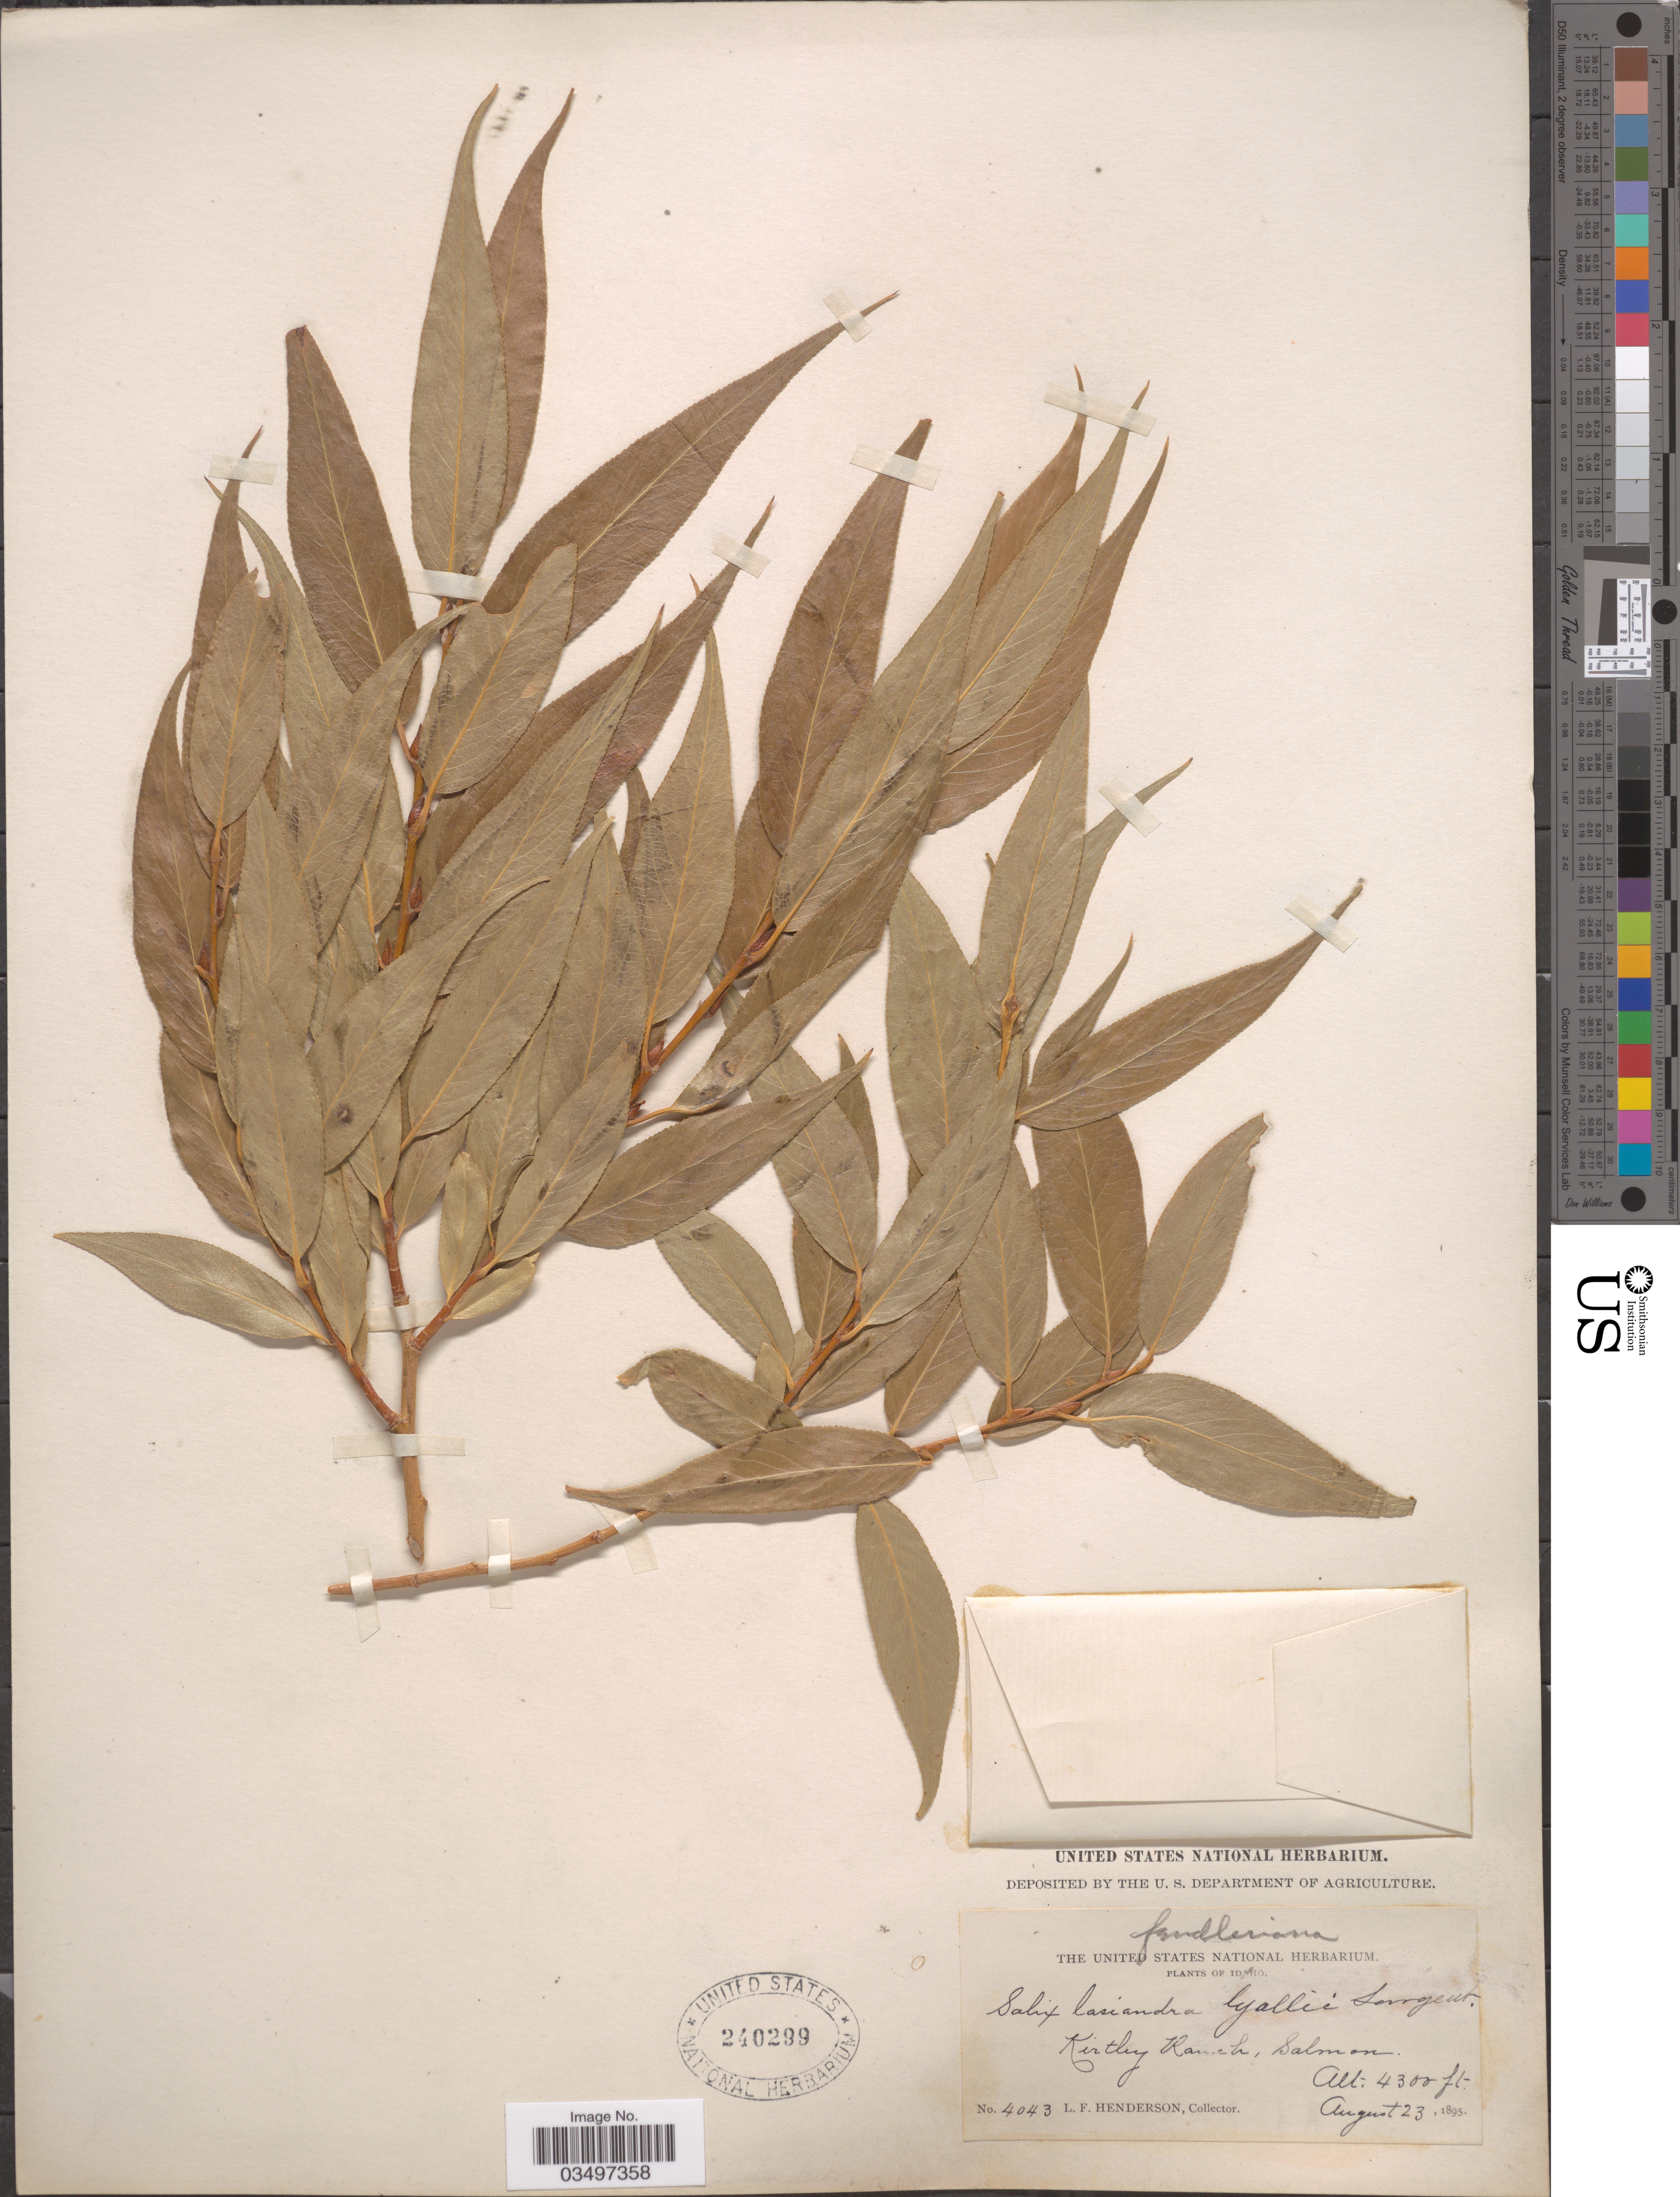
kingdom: Plantae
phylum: Tracheophyta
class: Magnoliopsida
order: Malpighiales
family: Salicaceae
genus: Salix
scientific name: Salix fendleriana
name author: Andersson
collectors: L. Henderson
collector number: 4043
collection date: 1895-08-23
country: United States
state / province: Idaho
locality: Kirthy Ranch, Salmon.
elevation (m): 1311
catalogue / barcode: US 240299